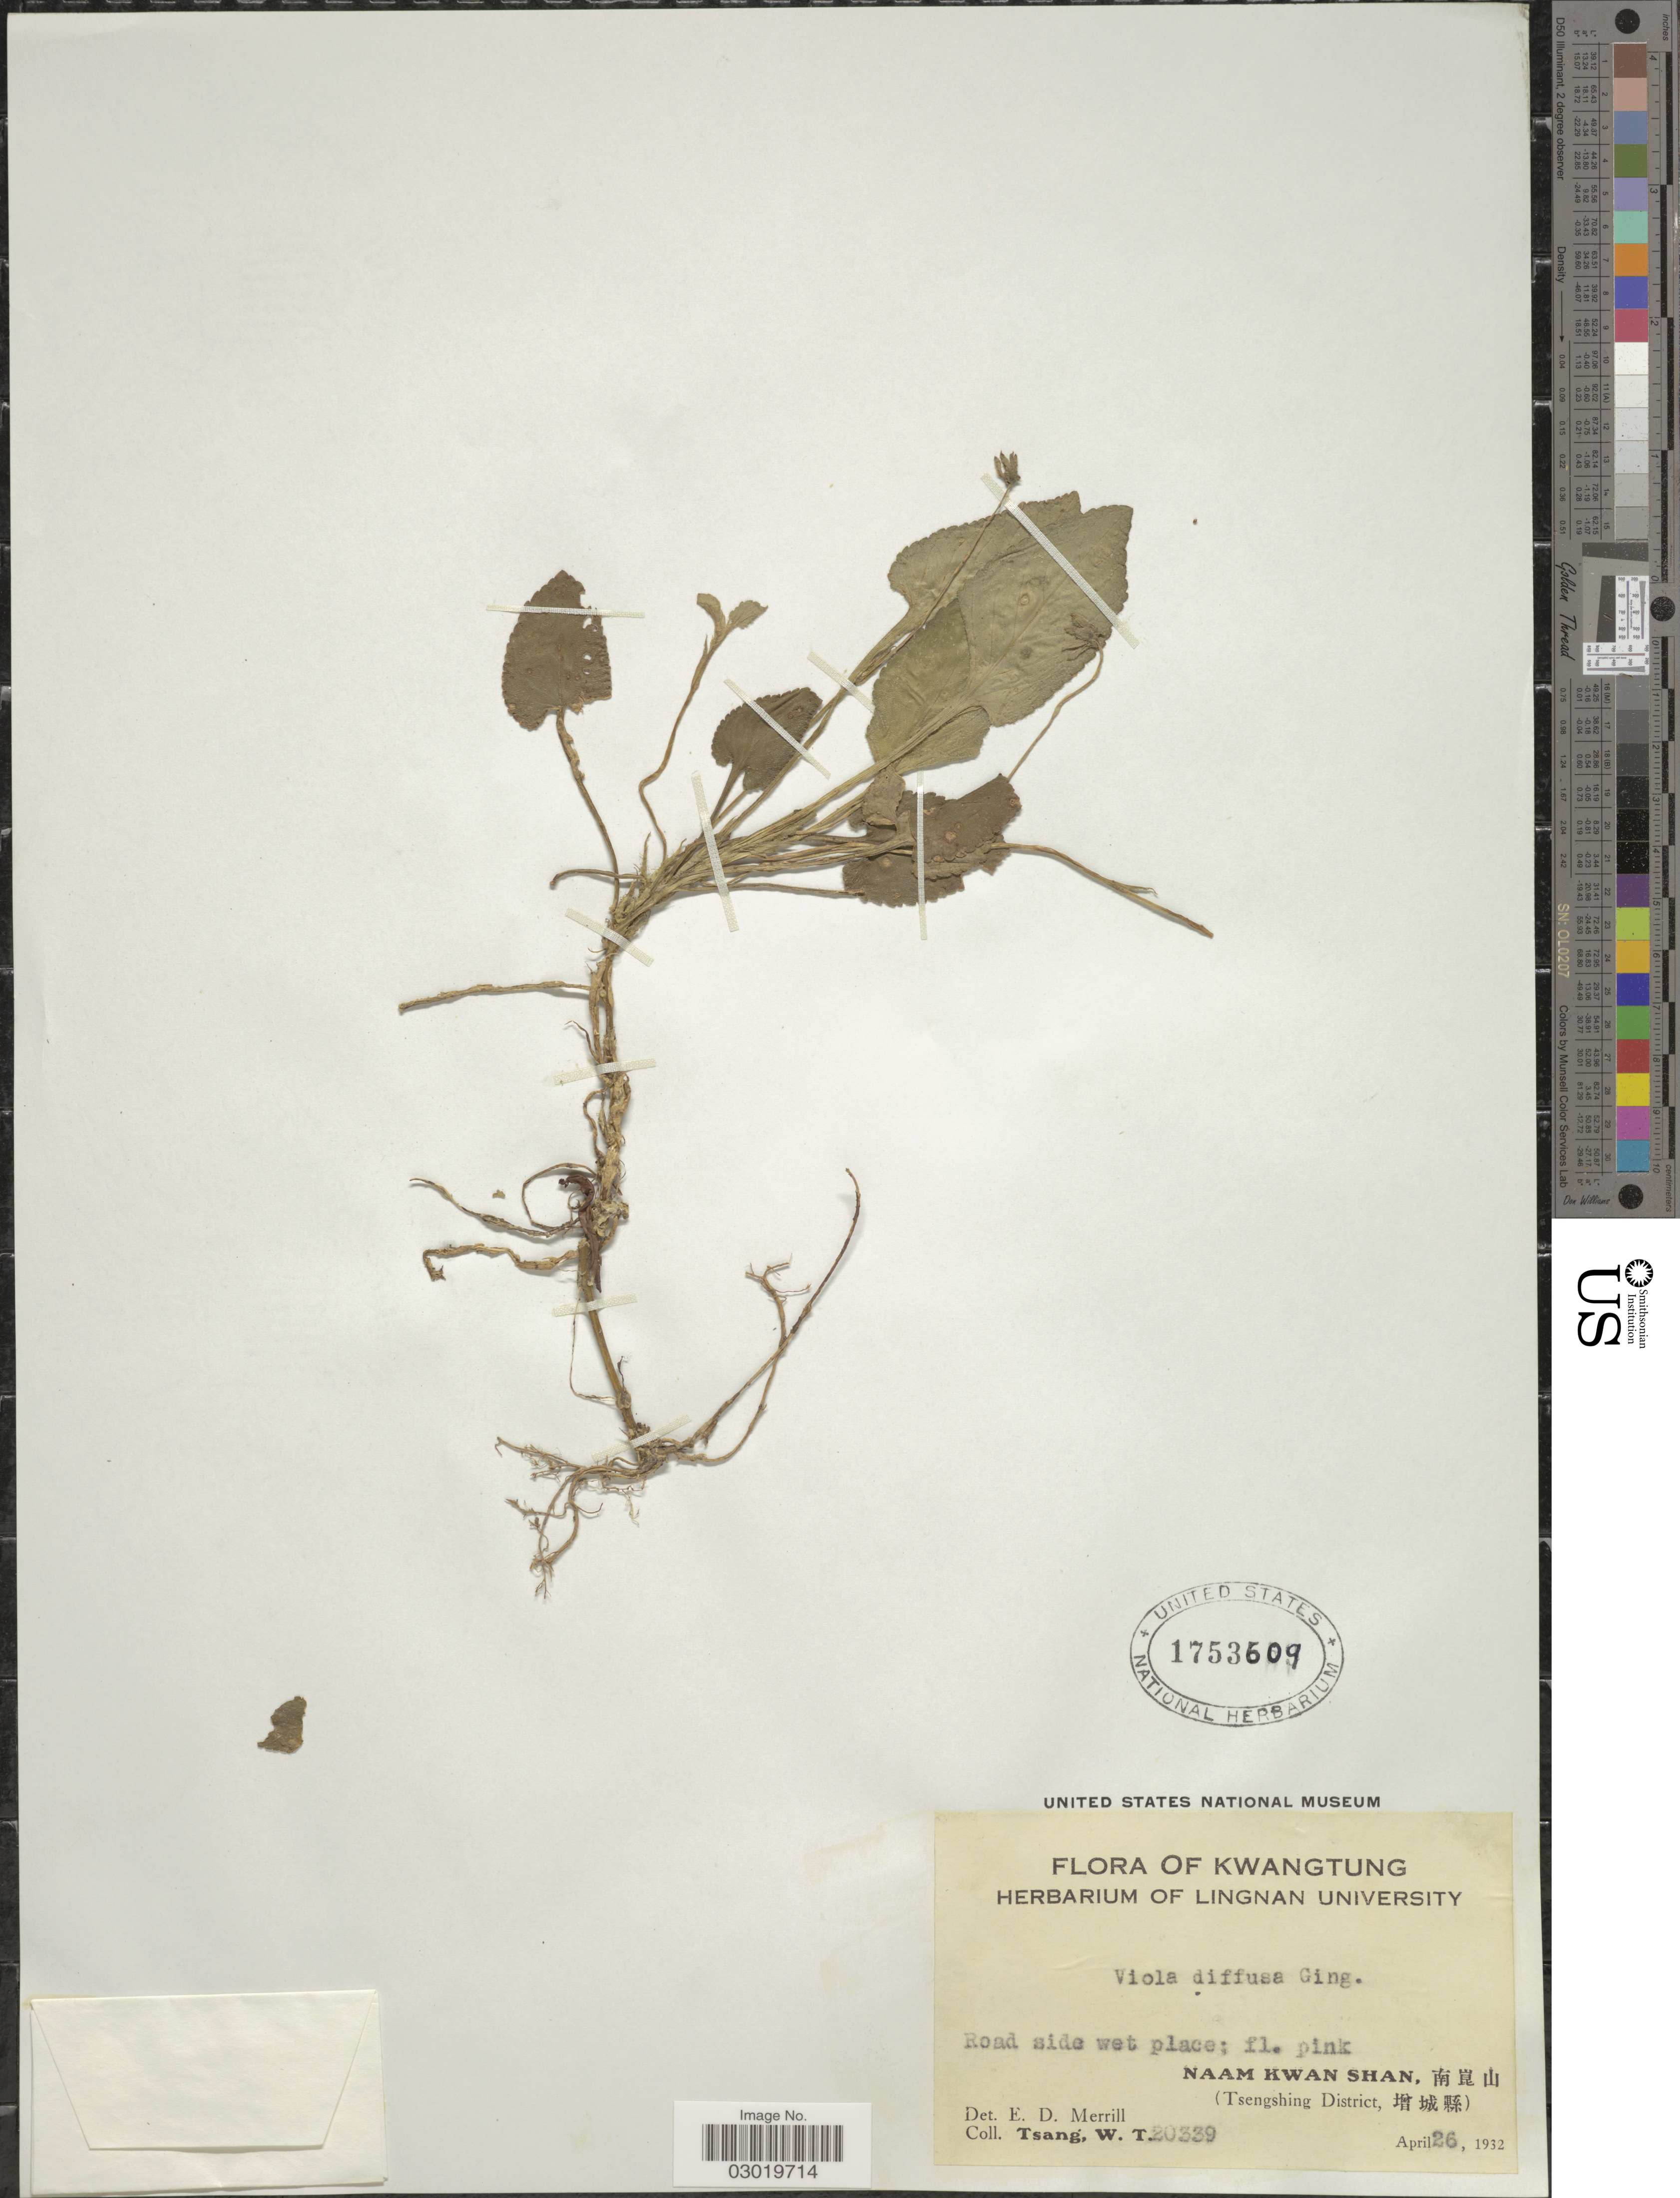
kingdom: Plantae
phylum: Tracheophyta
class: Magnoliopsida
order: Malpighiales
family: Violaceae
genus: Viola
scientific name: Viola diffusa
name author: Ging.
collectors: W. T. Tsang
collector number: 20339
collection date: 1932-04-26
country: China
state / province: Guangdong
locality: Kwatung.Naam Kwan Shan, (Tsengshing District.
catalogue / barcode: US 1753609